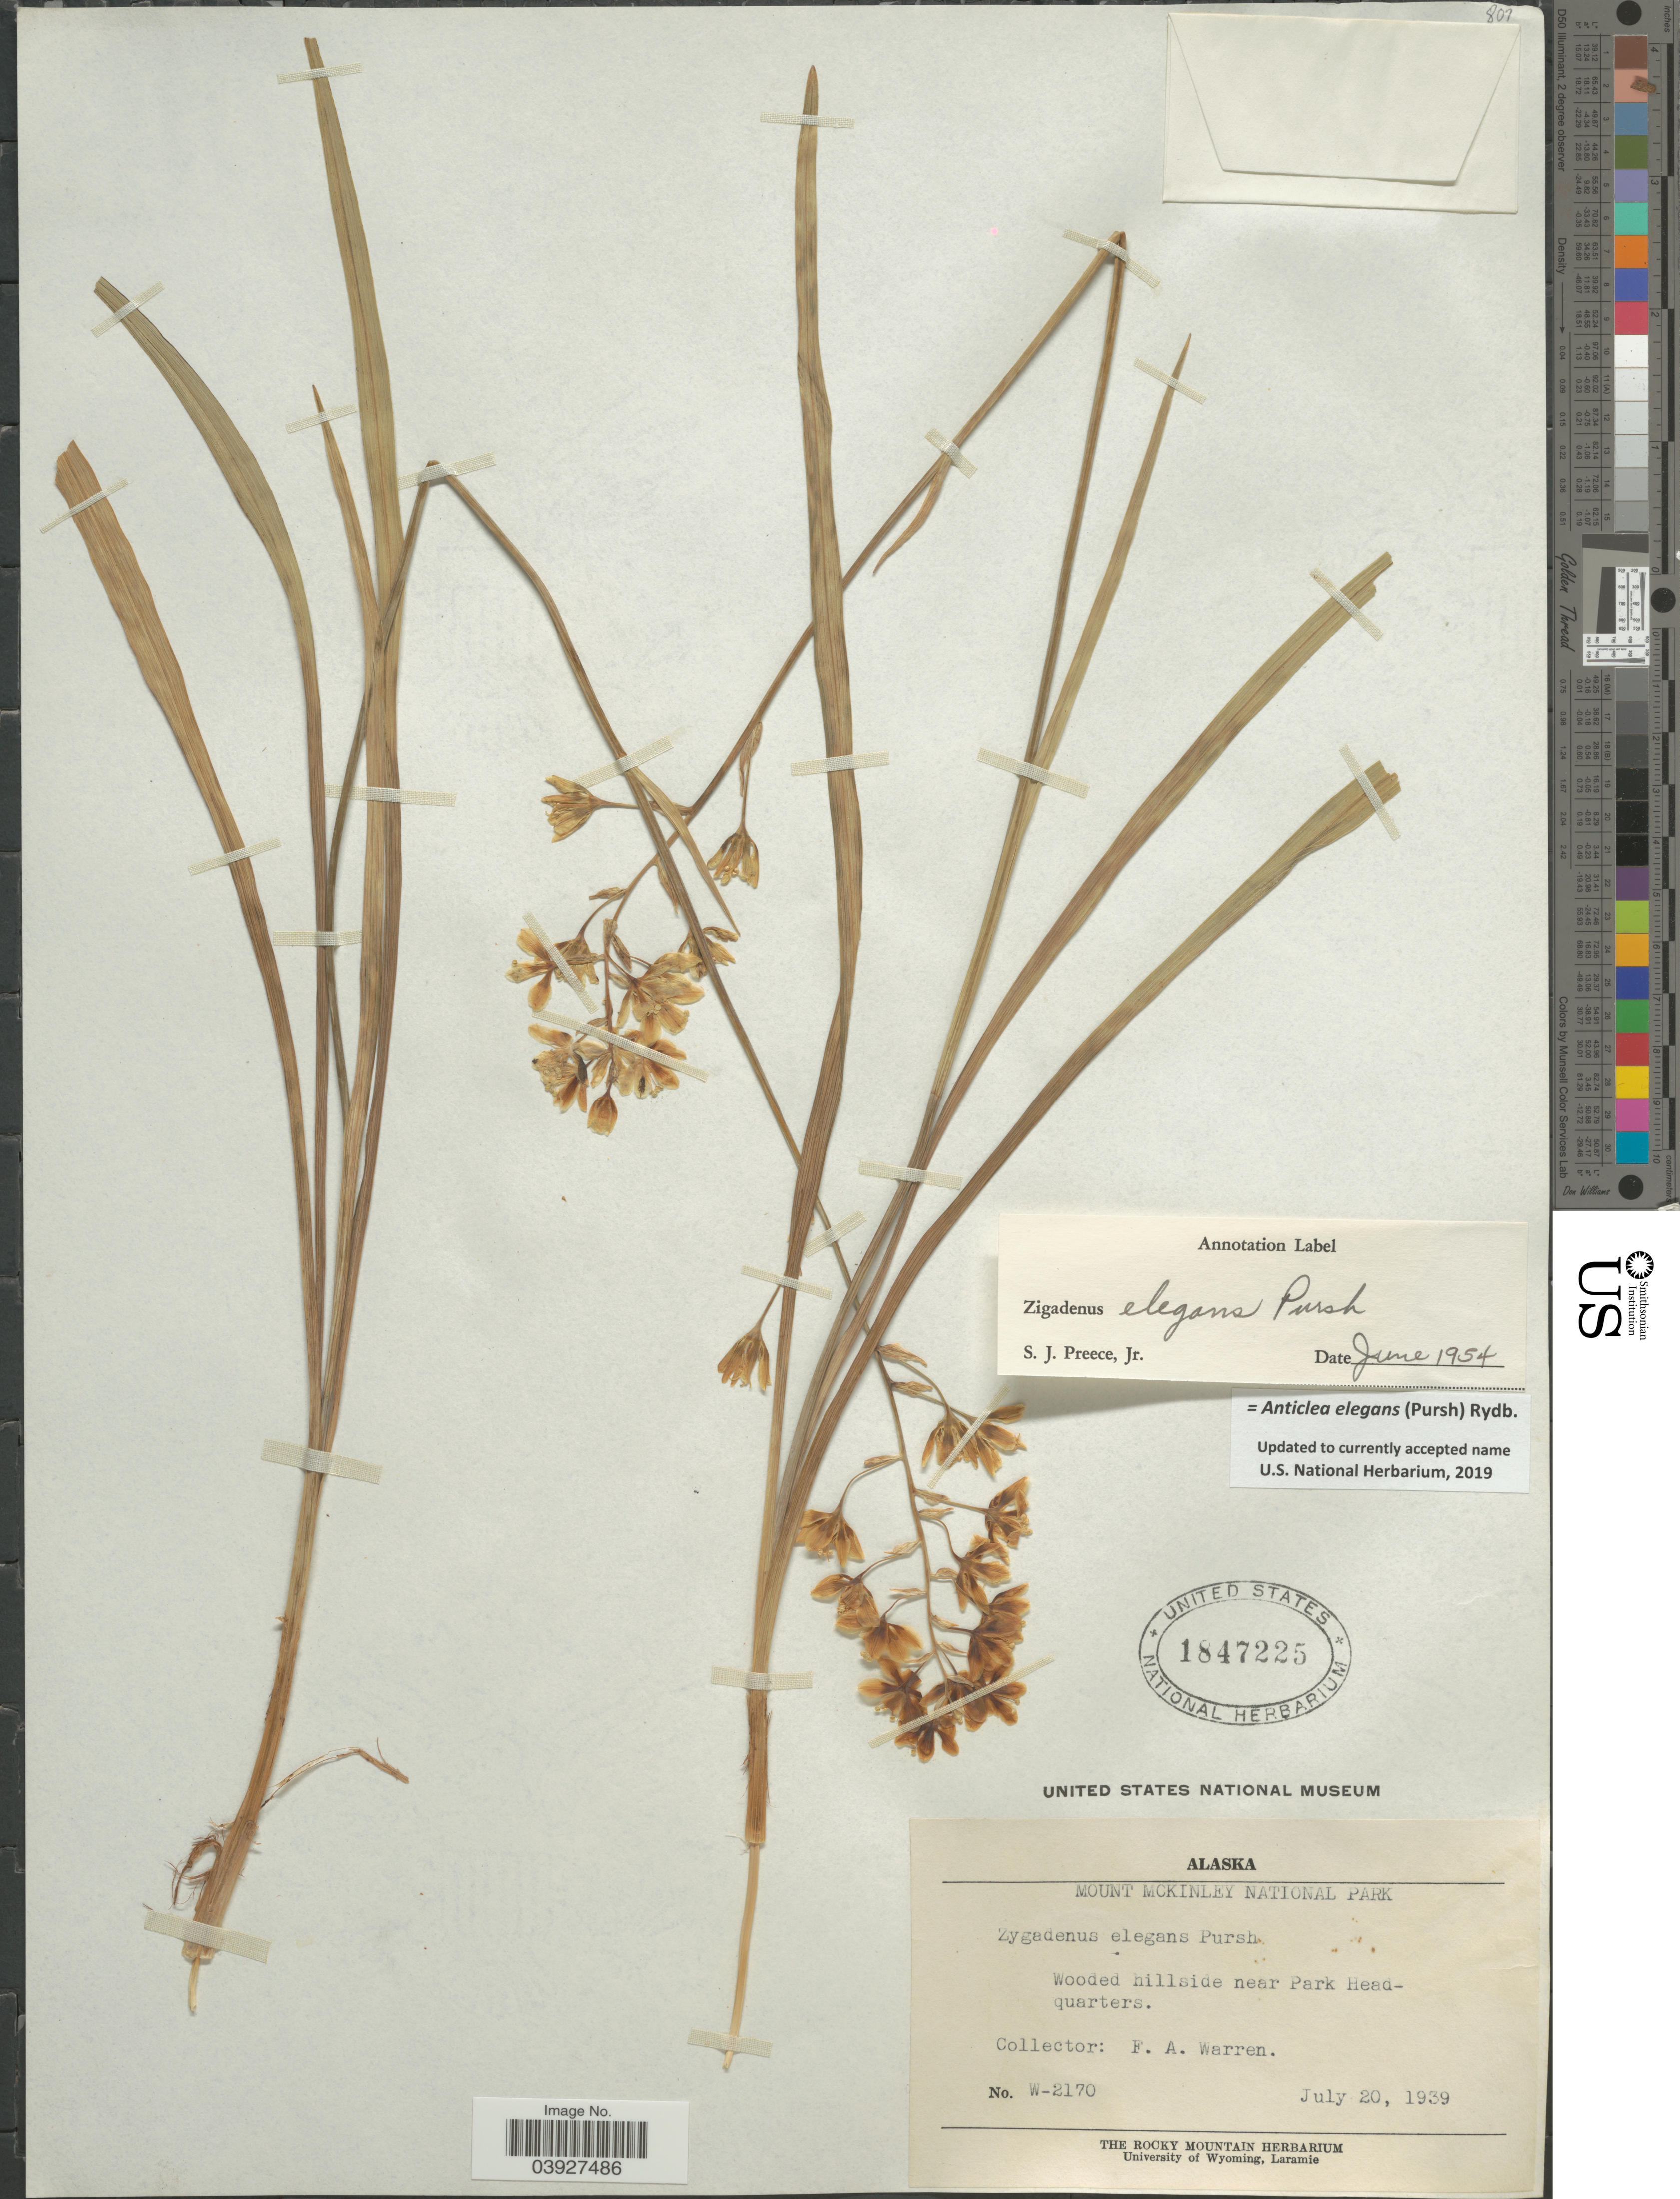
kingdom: Plantae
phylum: Tracheophyta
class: Liliopsida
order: Liliales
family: Melanthiaceae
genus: Anticlea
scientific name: Anticlea elegans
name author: (Pursh) Rydb.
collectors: F. Warren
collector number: W-2170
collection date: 1939-07-20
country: United States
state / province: Alaska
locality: Mount McKinley National Park. Wooded hillside near Park Headquarters.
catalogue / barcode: US 1847225